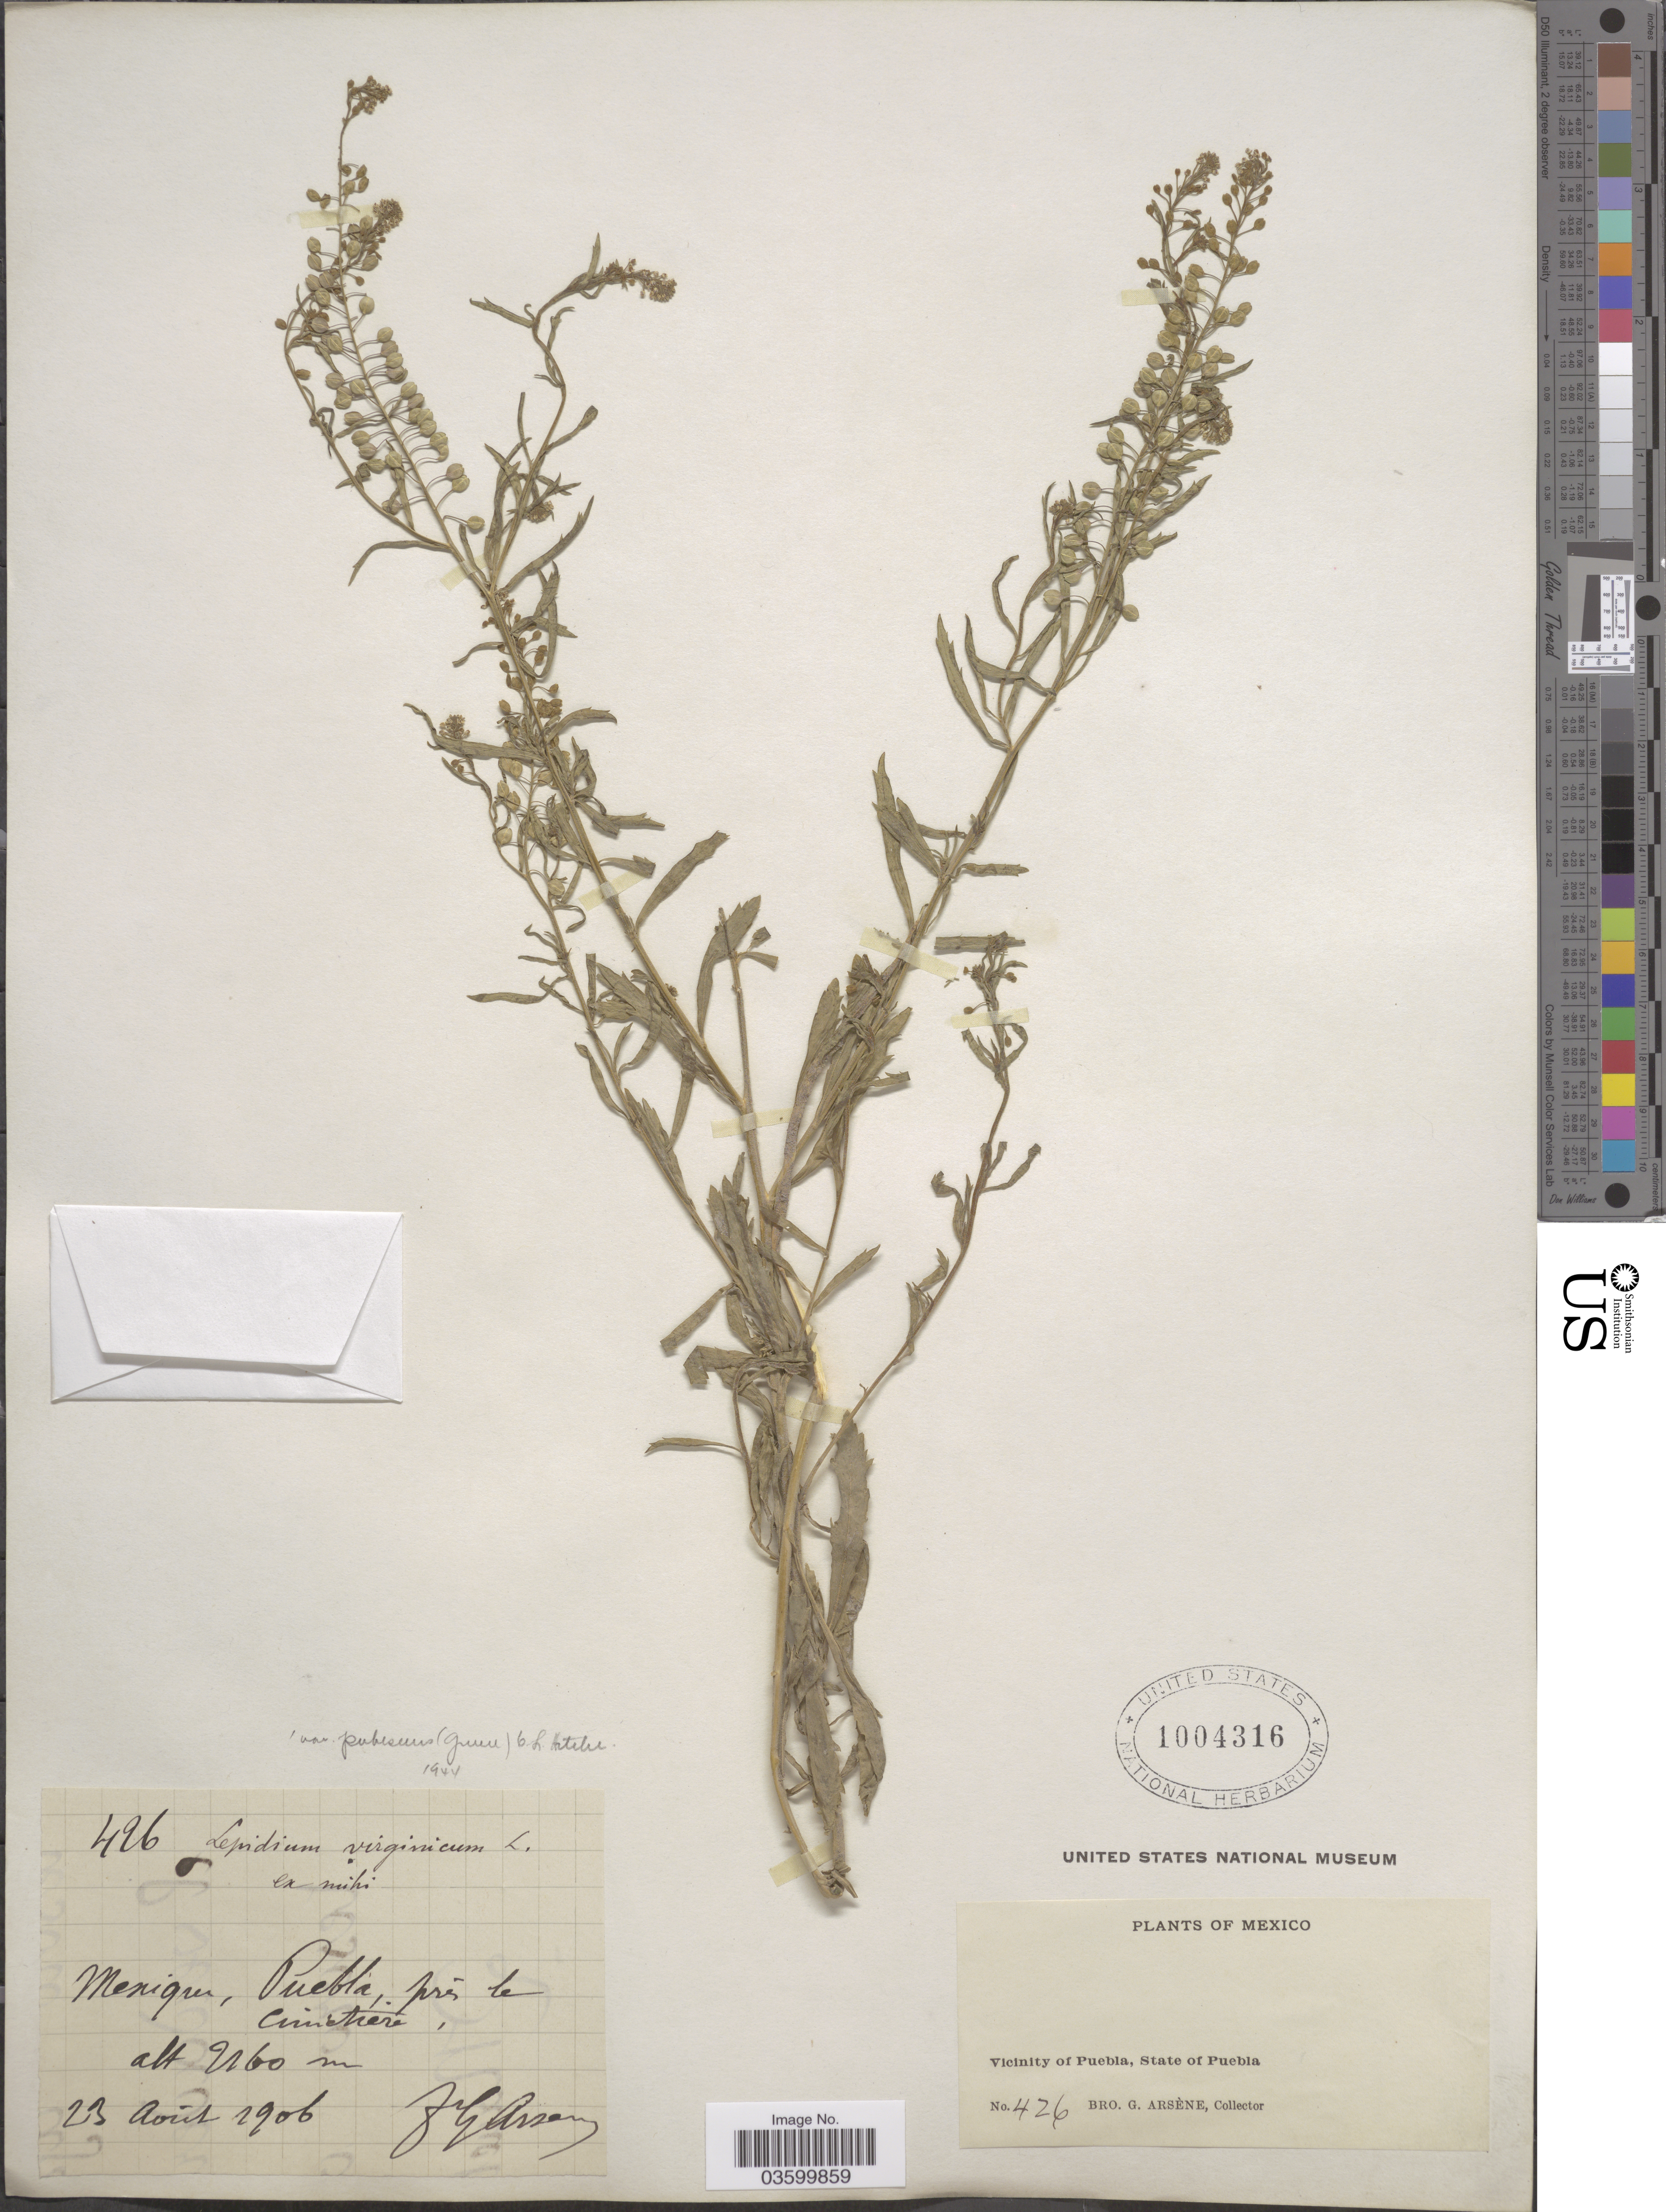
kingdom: Plantae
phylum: Tracheophyta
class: Magnoliopsida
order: Brassicales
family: Brassicaceae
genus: Lepidium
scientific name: Lepidium virginicum var. pubescens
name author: (Greene) C.L. Hitchc.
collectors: Bro. G. Arsène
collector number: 426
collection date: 1906-08-23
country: Mexico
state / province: Puebla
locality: Vicinity of Puebla. Prés de Cimétiere.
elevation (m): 2160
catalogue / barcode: US 1004316